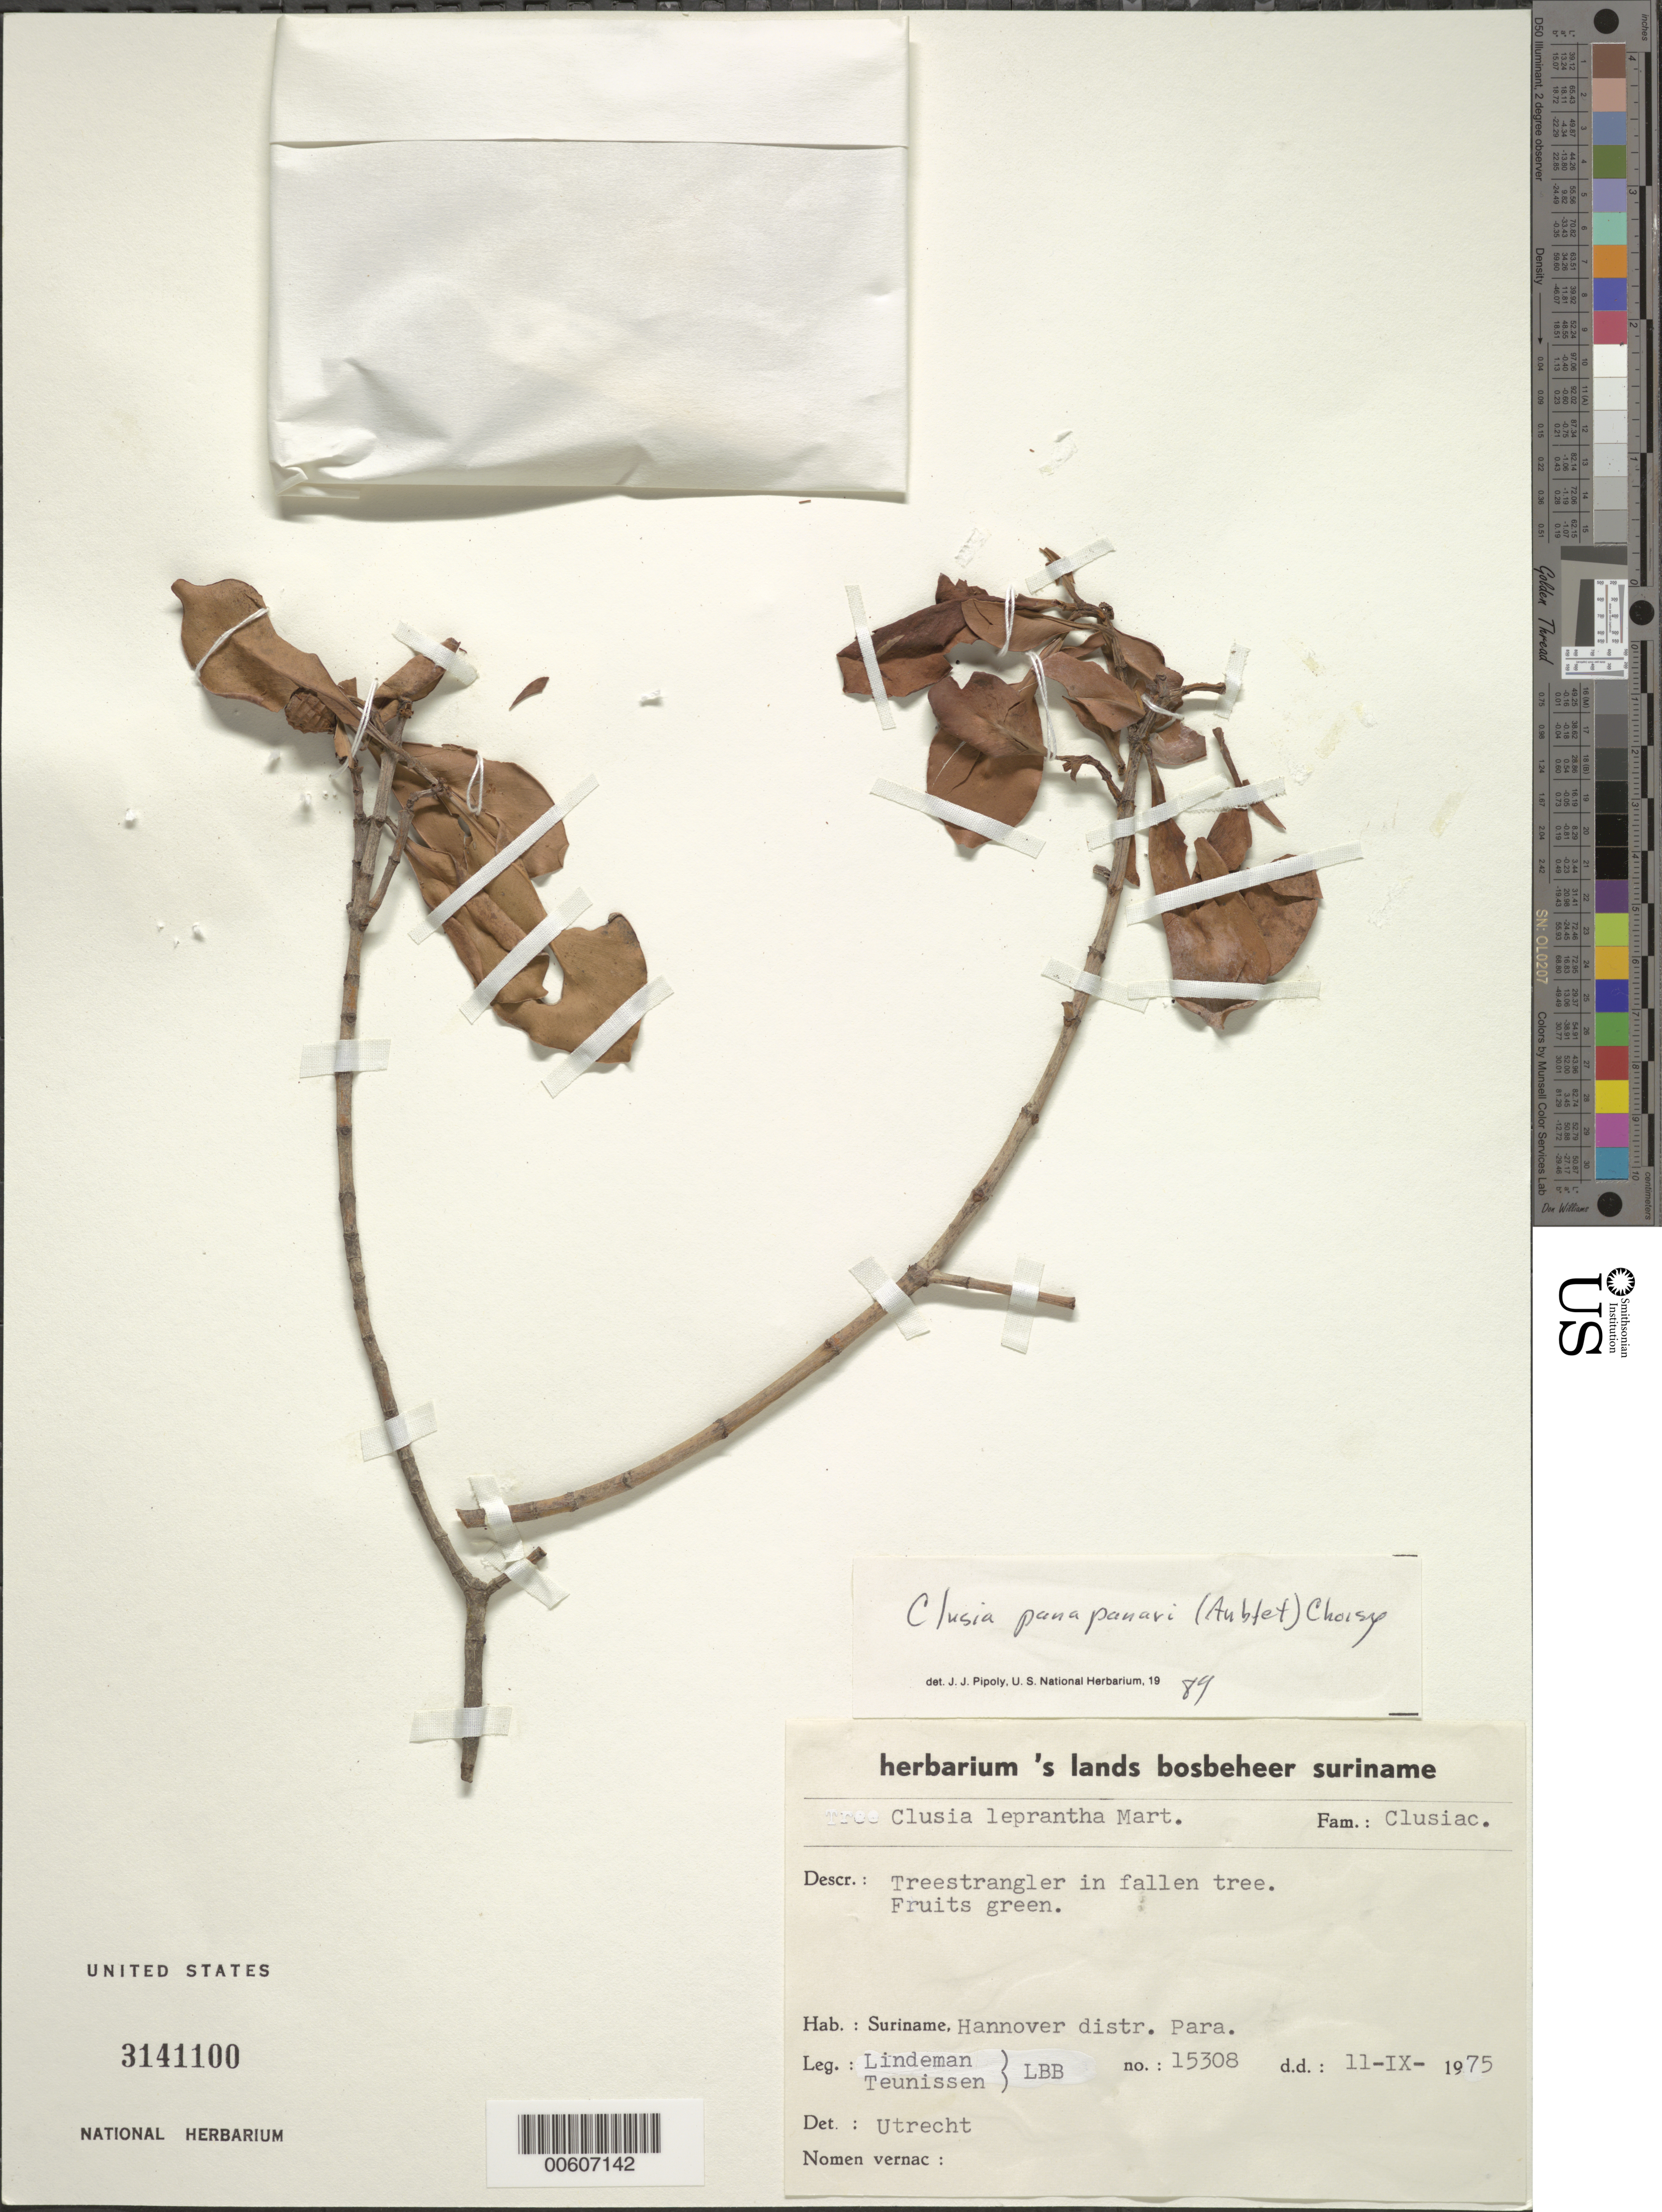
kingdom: Plantae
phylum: Tracheophyta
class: Magnoliopsida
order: Malpighiales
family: Clusiaceae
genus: Clusia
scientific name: Clusia panapanari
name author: (Aubl.) Choisy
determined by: Pipoly, J. J., III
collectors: J. C. Lindeman & -. Teunissen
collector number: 75 15308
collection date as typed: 11-Sep-75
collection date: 1975-09-11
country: Suriname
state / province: Para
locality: Hannover [=Zanderij]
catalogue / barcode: US 3141100